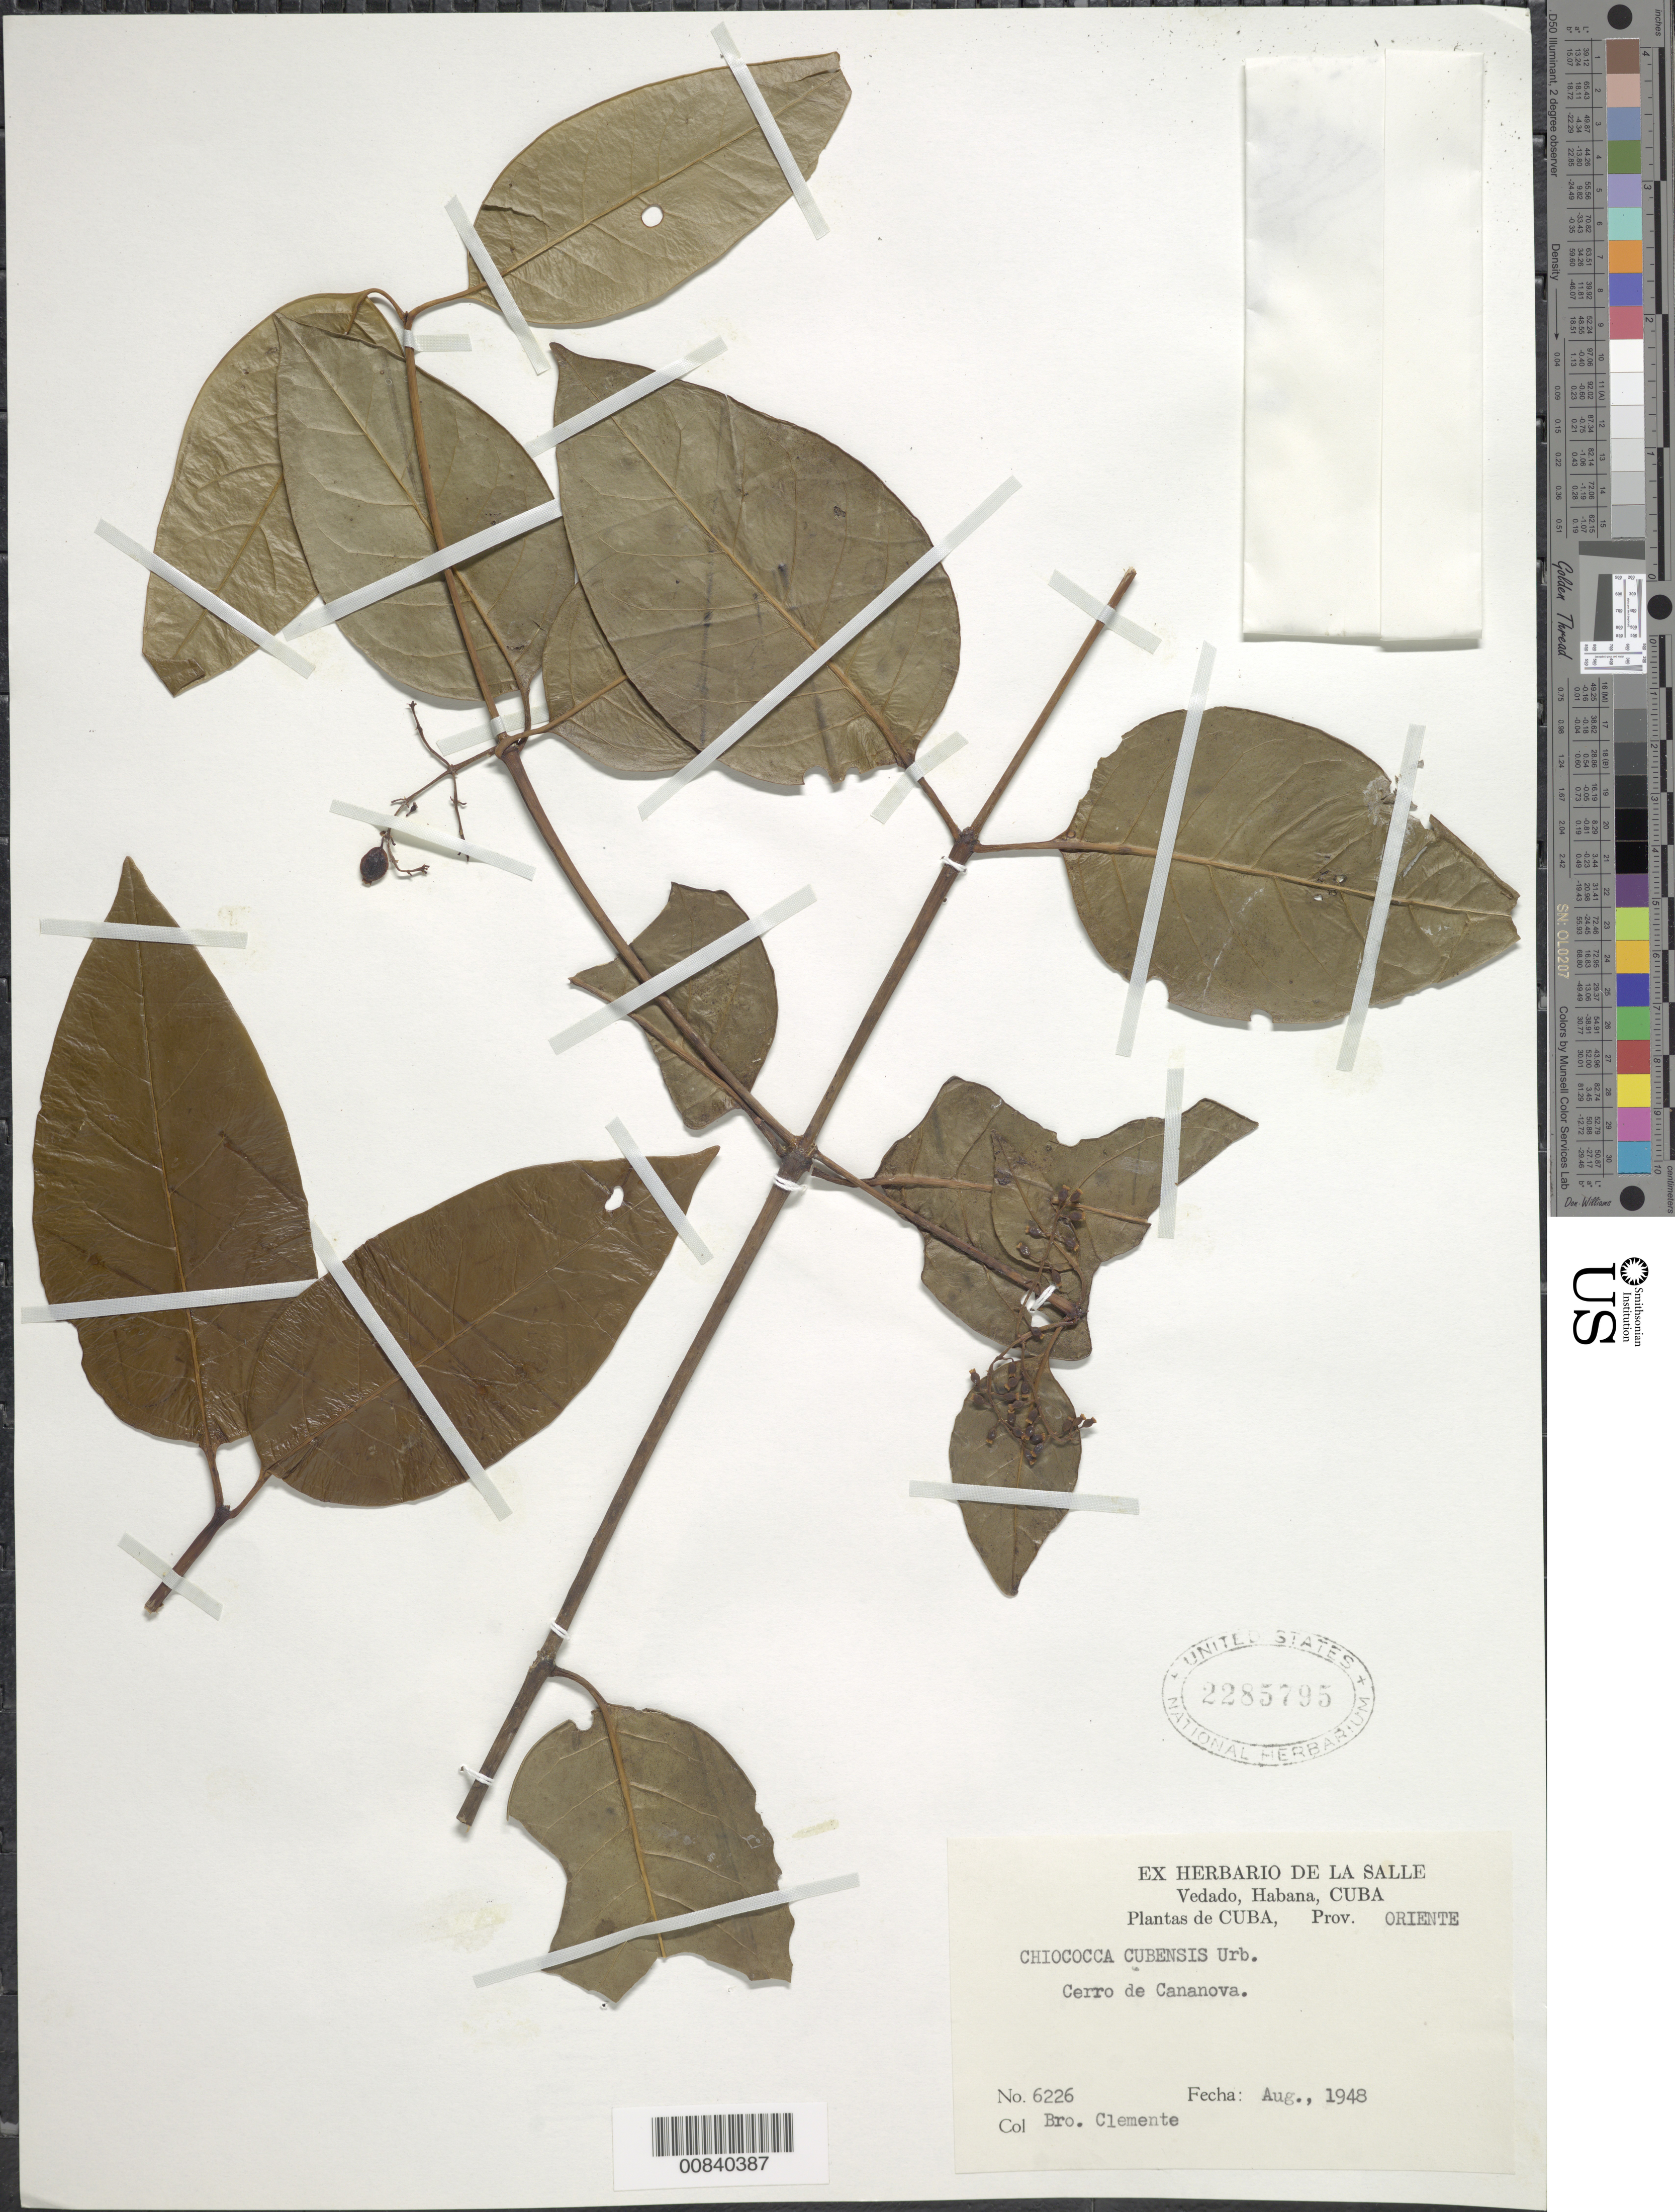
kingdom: Plantae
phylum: Tracheophyta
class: Magnoliopsida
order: Gentianales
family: Rubiaceae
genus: Chiococca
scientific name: Chiococca cubensis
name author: Urb.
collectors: Bro. Clemente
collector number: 6226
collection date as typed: Aug 1948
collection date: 1948-08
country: Cuba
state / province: Oriente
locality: Cerro de Cananova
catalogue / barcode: US 2285795